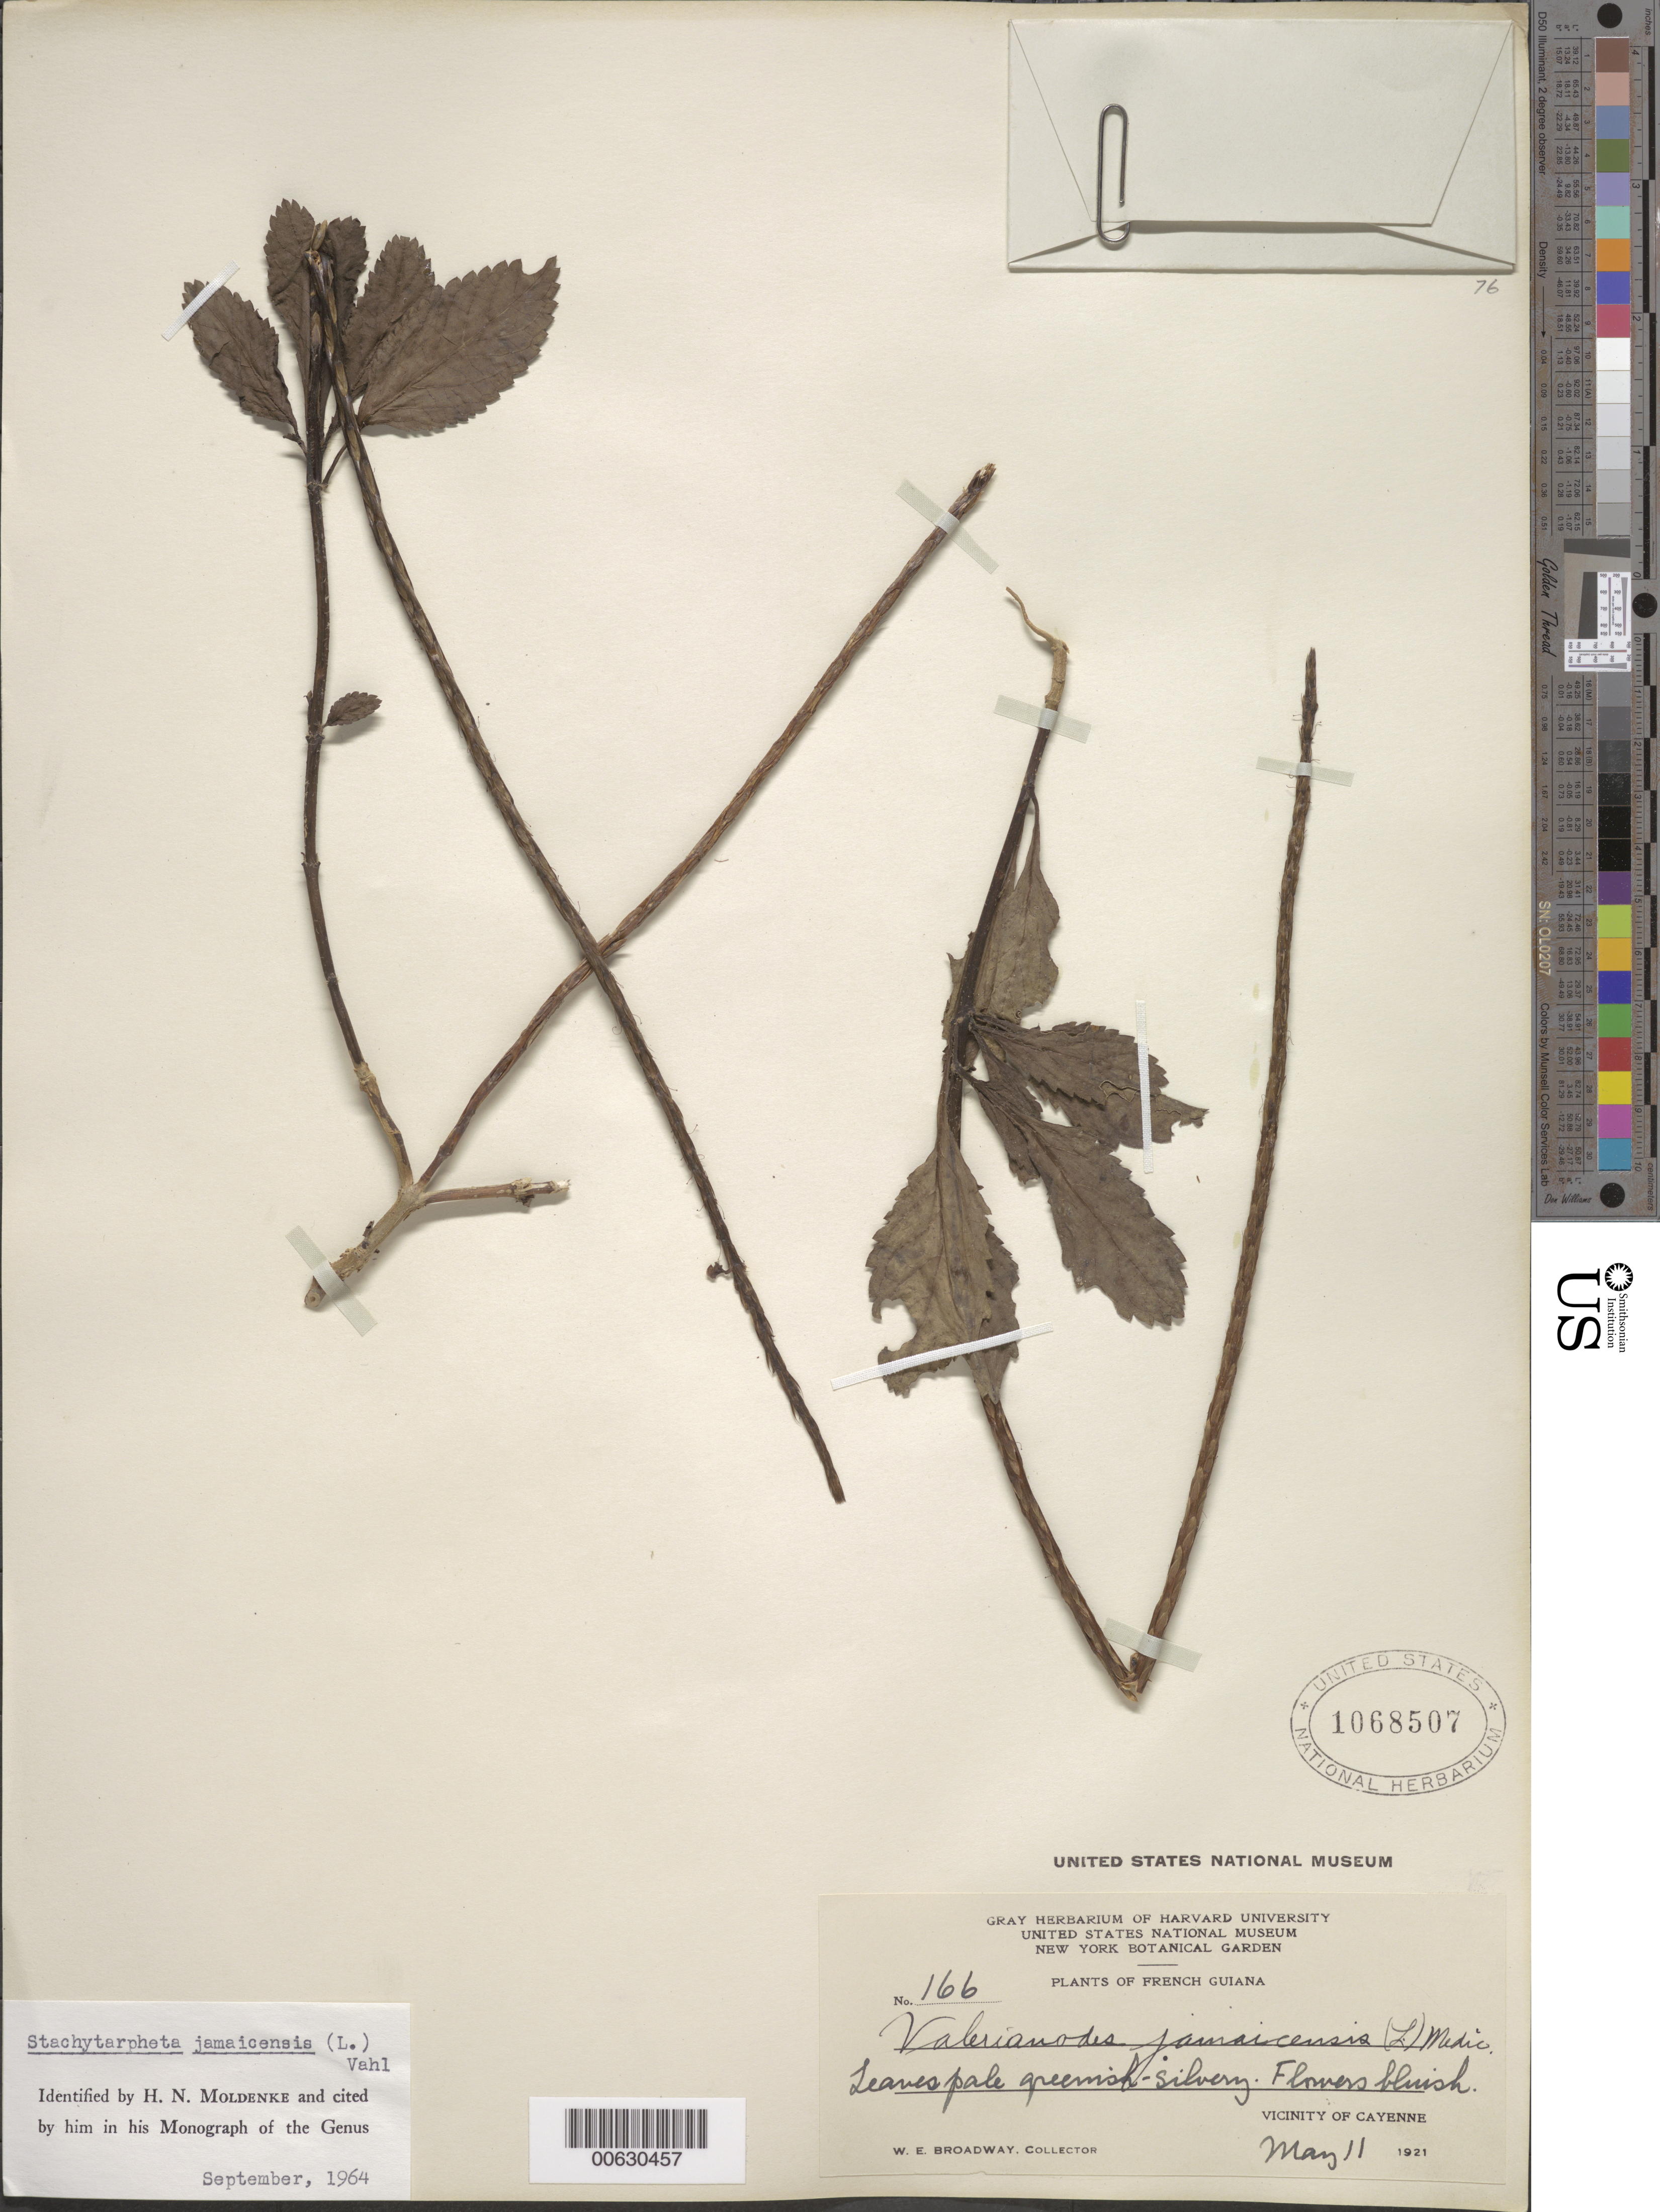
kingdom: Plantae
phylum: Tracheophyta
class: Magnoliopsida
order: Lamiales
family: Verbenaceae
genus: Stachytarpheta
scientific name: Stachytarpheta jamaicensis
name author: (L.) Vahl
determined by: Moldenke, H. N.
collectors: W. E. Broadway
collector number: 166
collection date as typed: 11-May-21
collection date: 1921-05-11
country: French Guiana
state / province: Cayenne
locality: Cayenne, vic.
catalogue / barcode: US 1068507